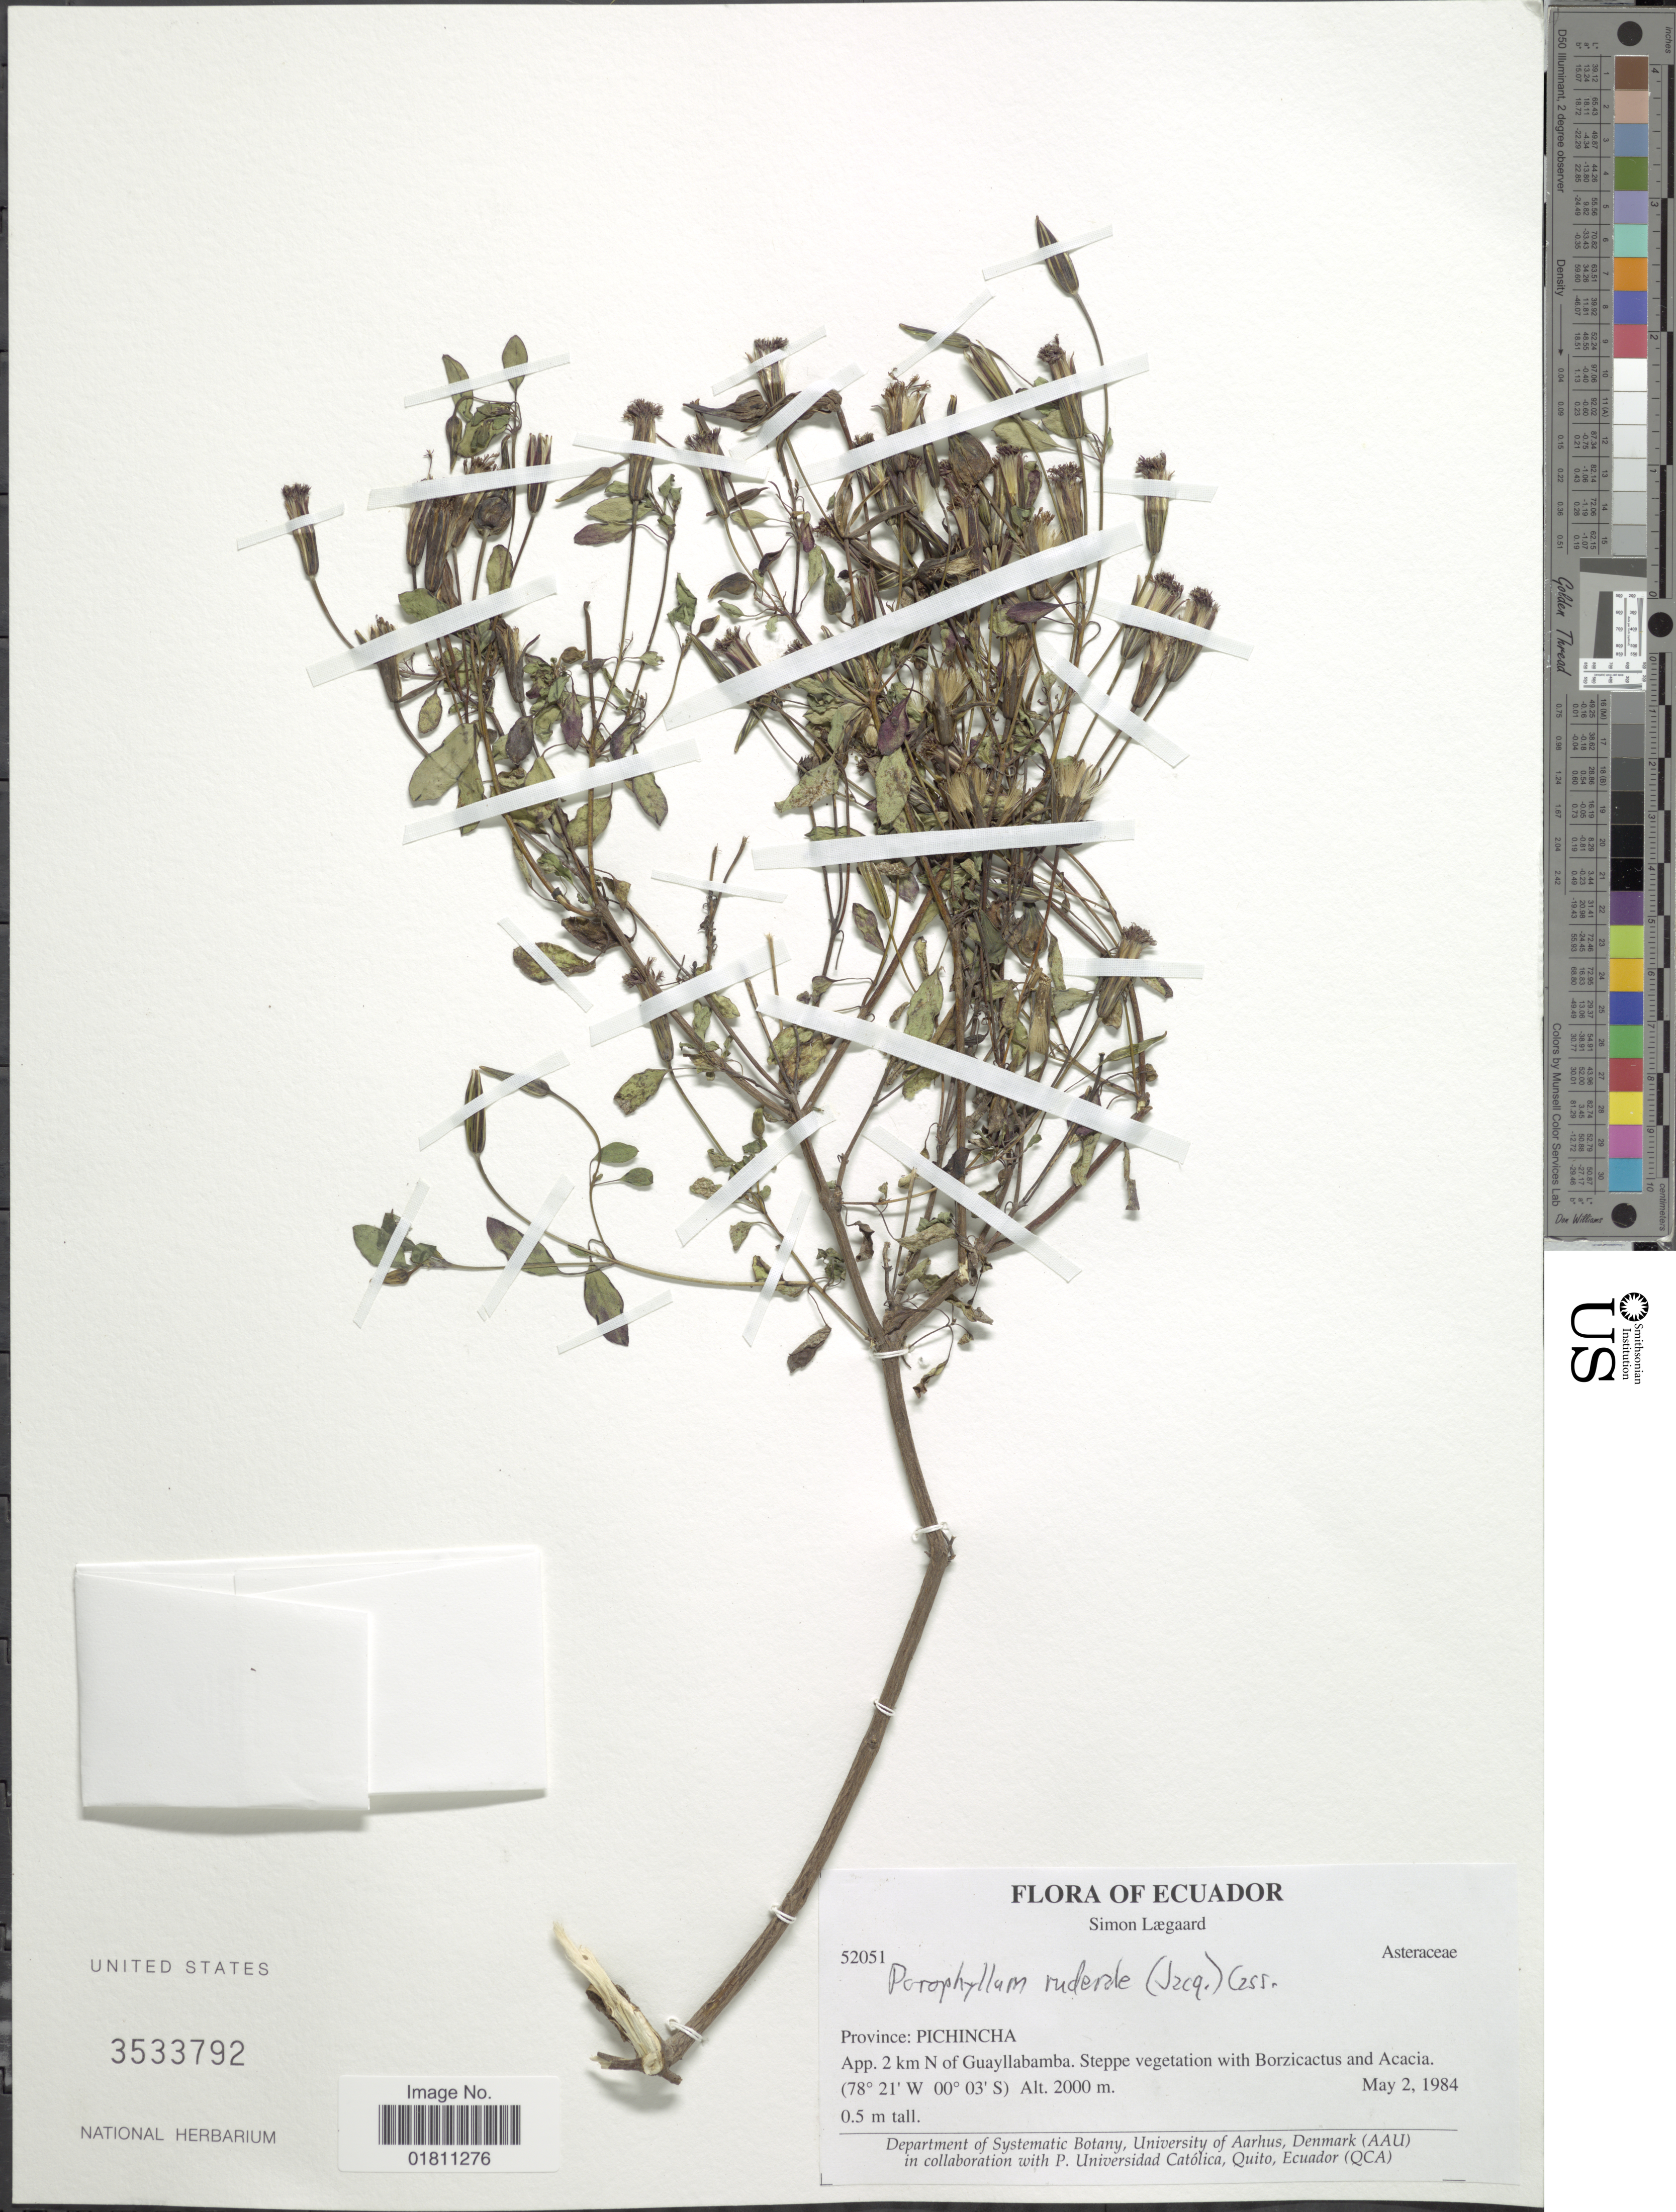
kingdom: Plantae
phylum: Tracheophyta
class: Magnoliopsida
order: Asterales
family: Asteraceae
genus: Porophyllum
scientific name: Porophyllum ruderale subsp. ruderale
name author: (Jacq.) Cass.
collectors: S. Lægaard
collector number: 52051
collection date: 1984-05-02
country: Ecuador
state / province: Pichincha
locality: App. 2 km N of Guayllabamba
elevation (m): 2000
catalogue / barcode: US 3533792